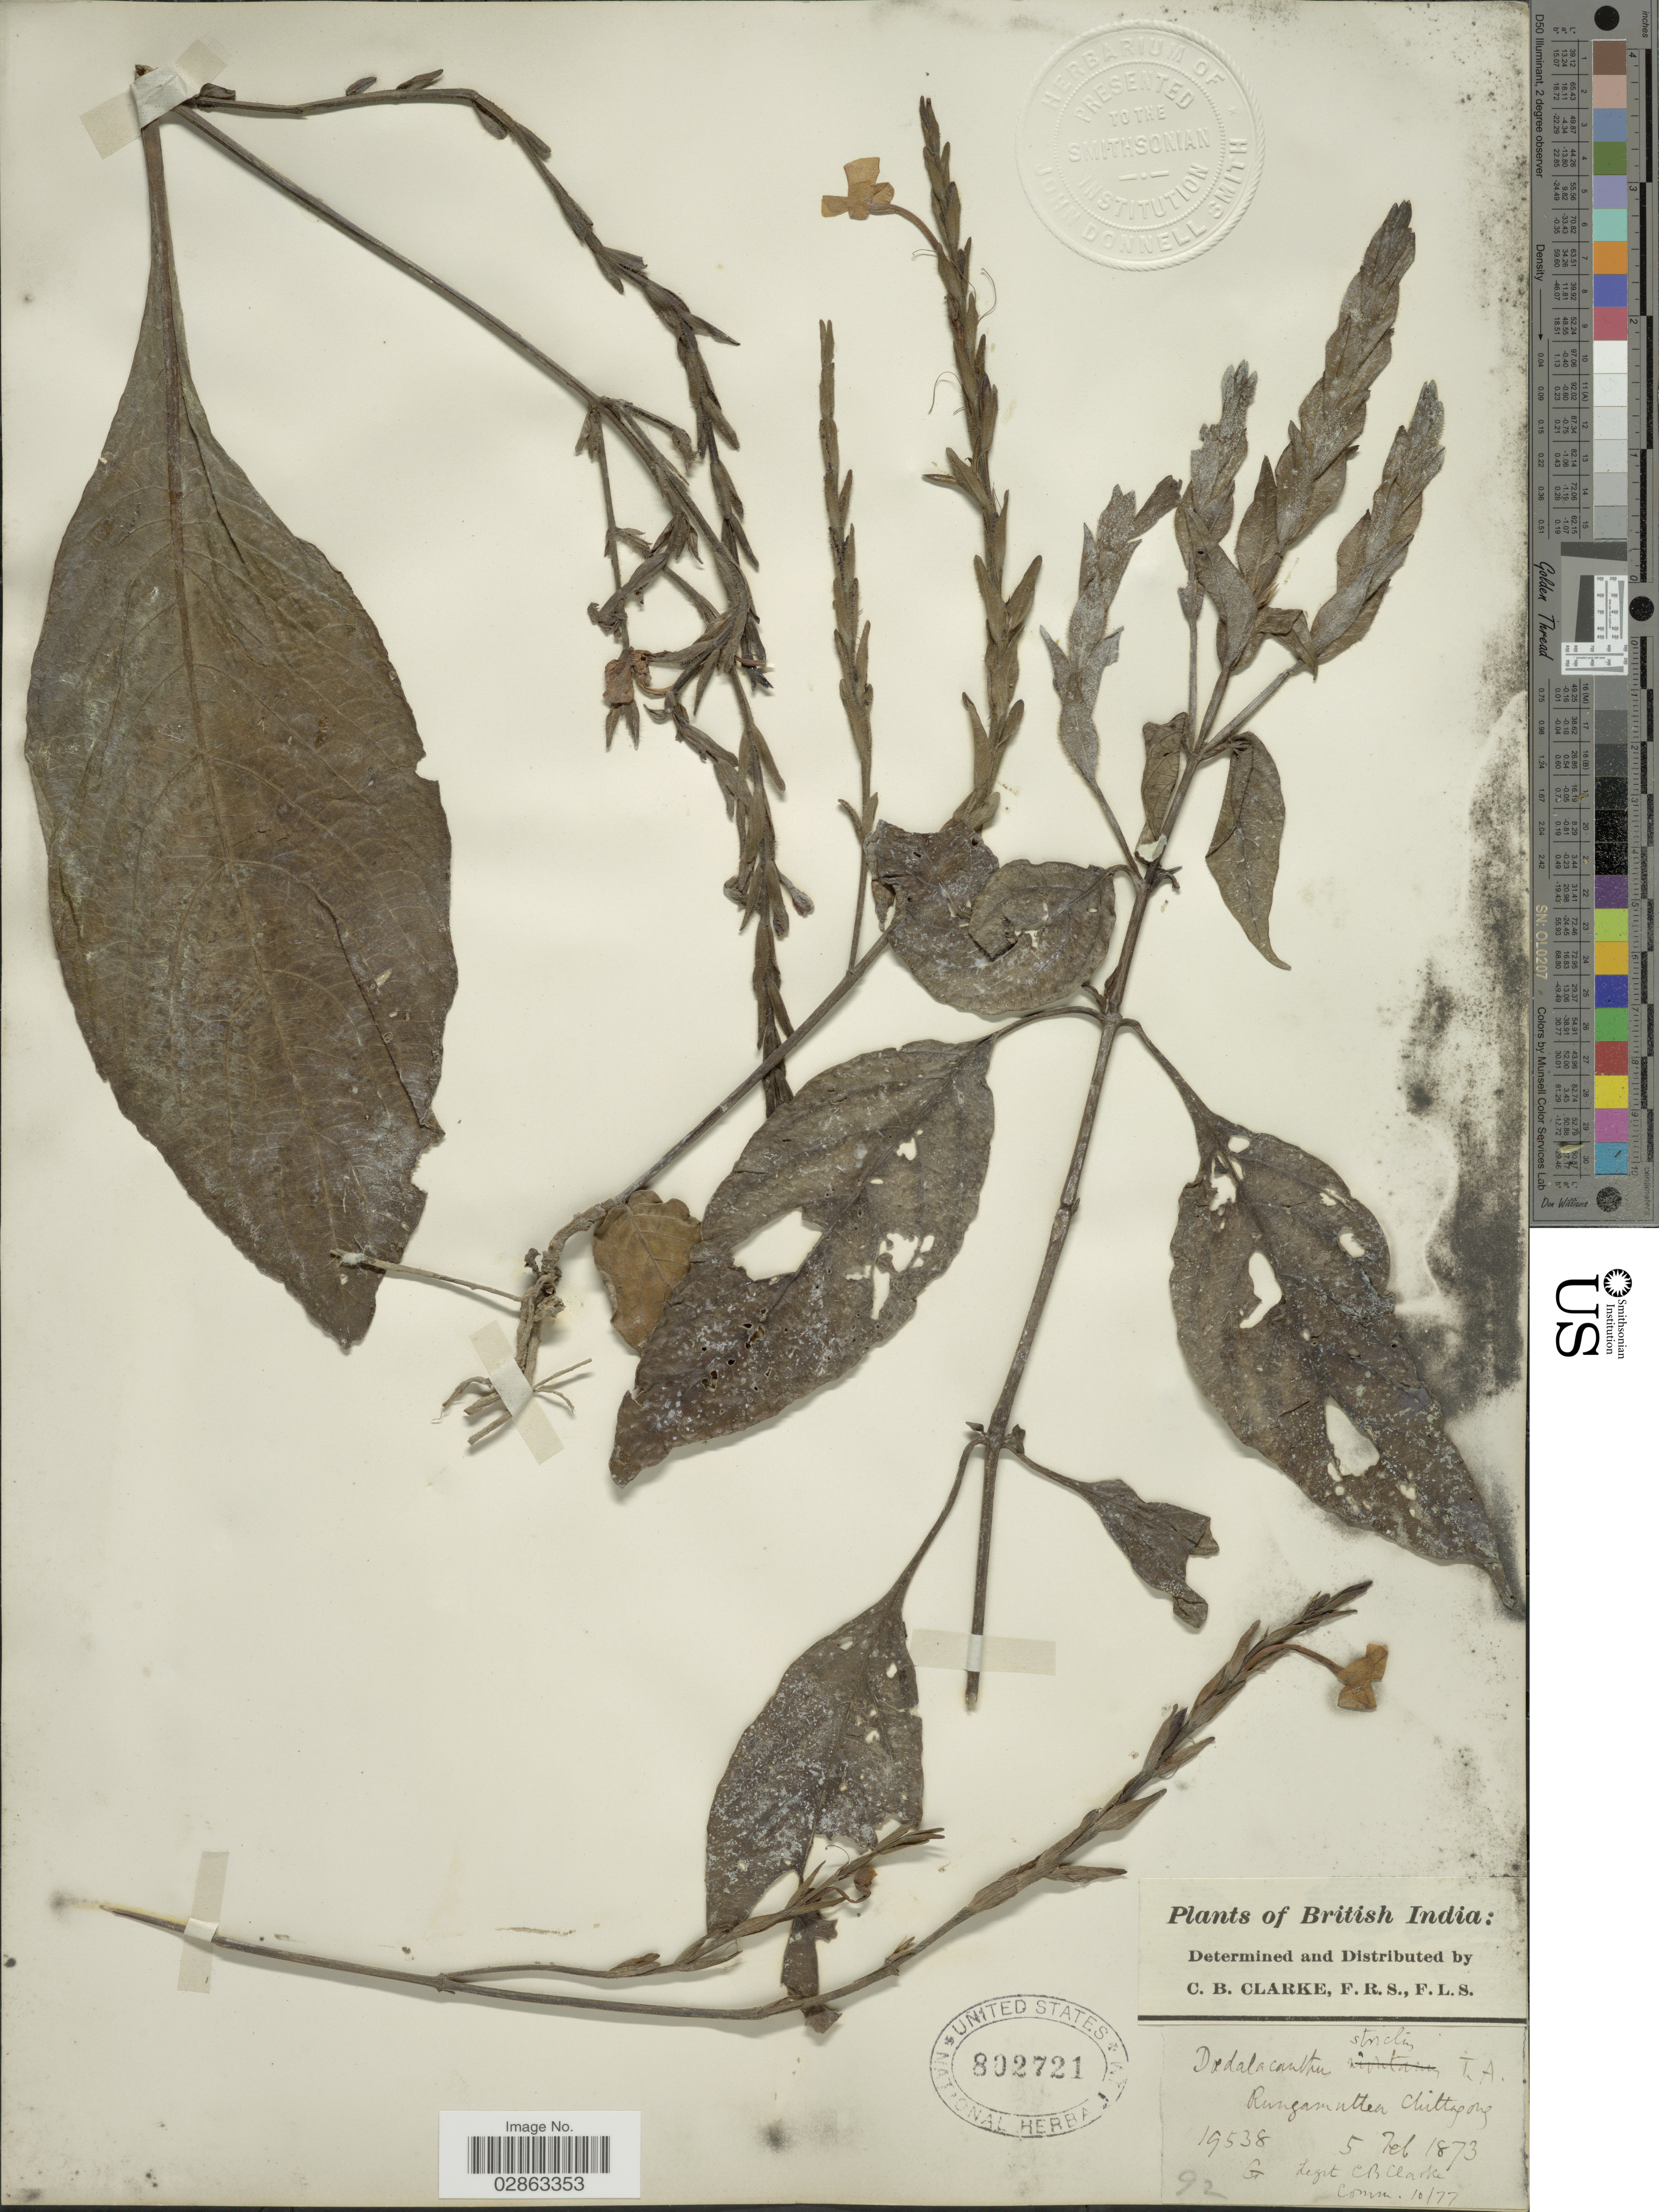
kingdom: Plantae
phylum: Tracheophyta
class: Magnoliopsida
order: Lamiales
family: Acanthaceae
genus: Eranthemum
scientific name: Eranthemum strictum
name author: Colebr. ex Roxb.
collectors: C. B. Clarke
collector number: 19538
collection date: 1873-02-05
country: Bangladesh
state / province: Chittagong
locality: British India. Rungamutten, Chittagong.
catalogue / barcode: US 802721